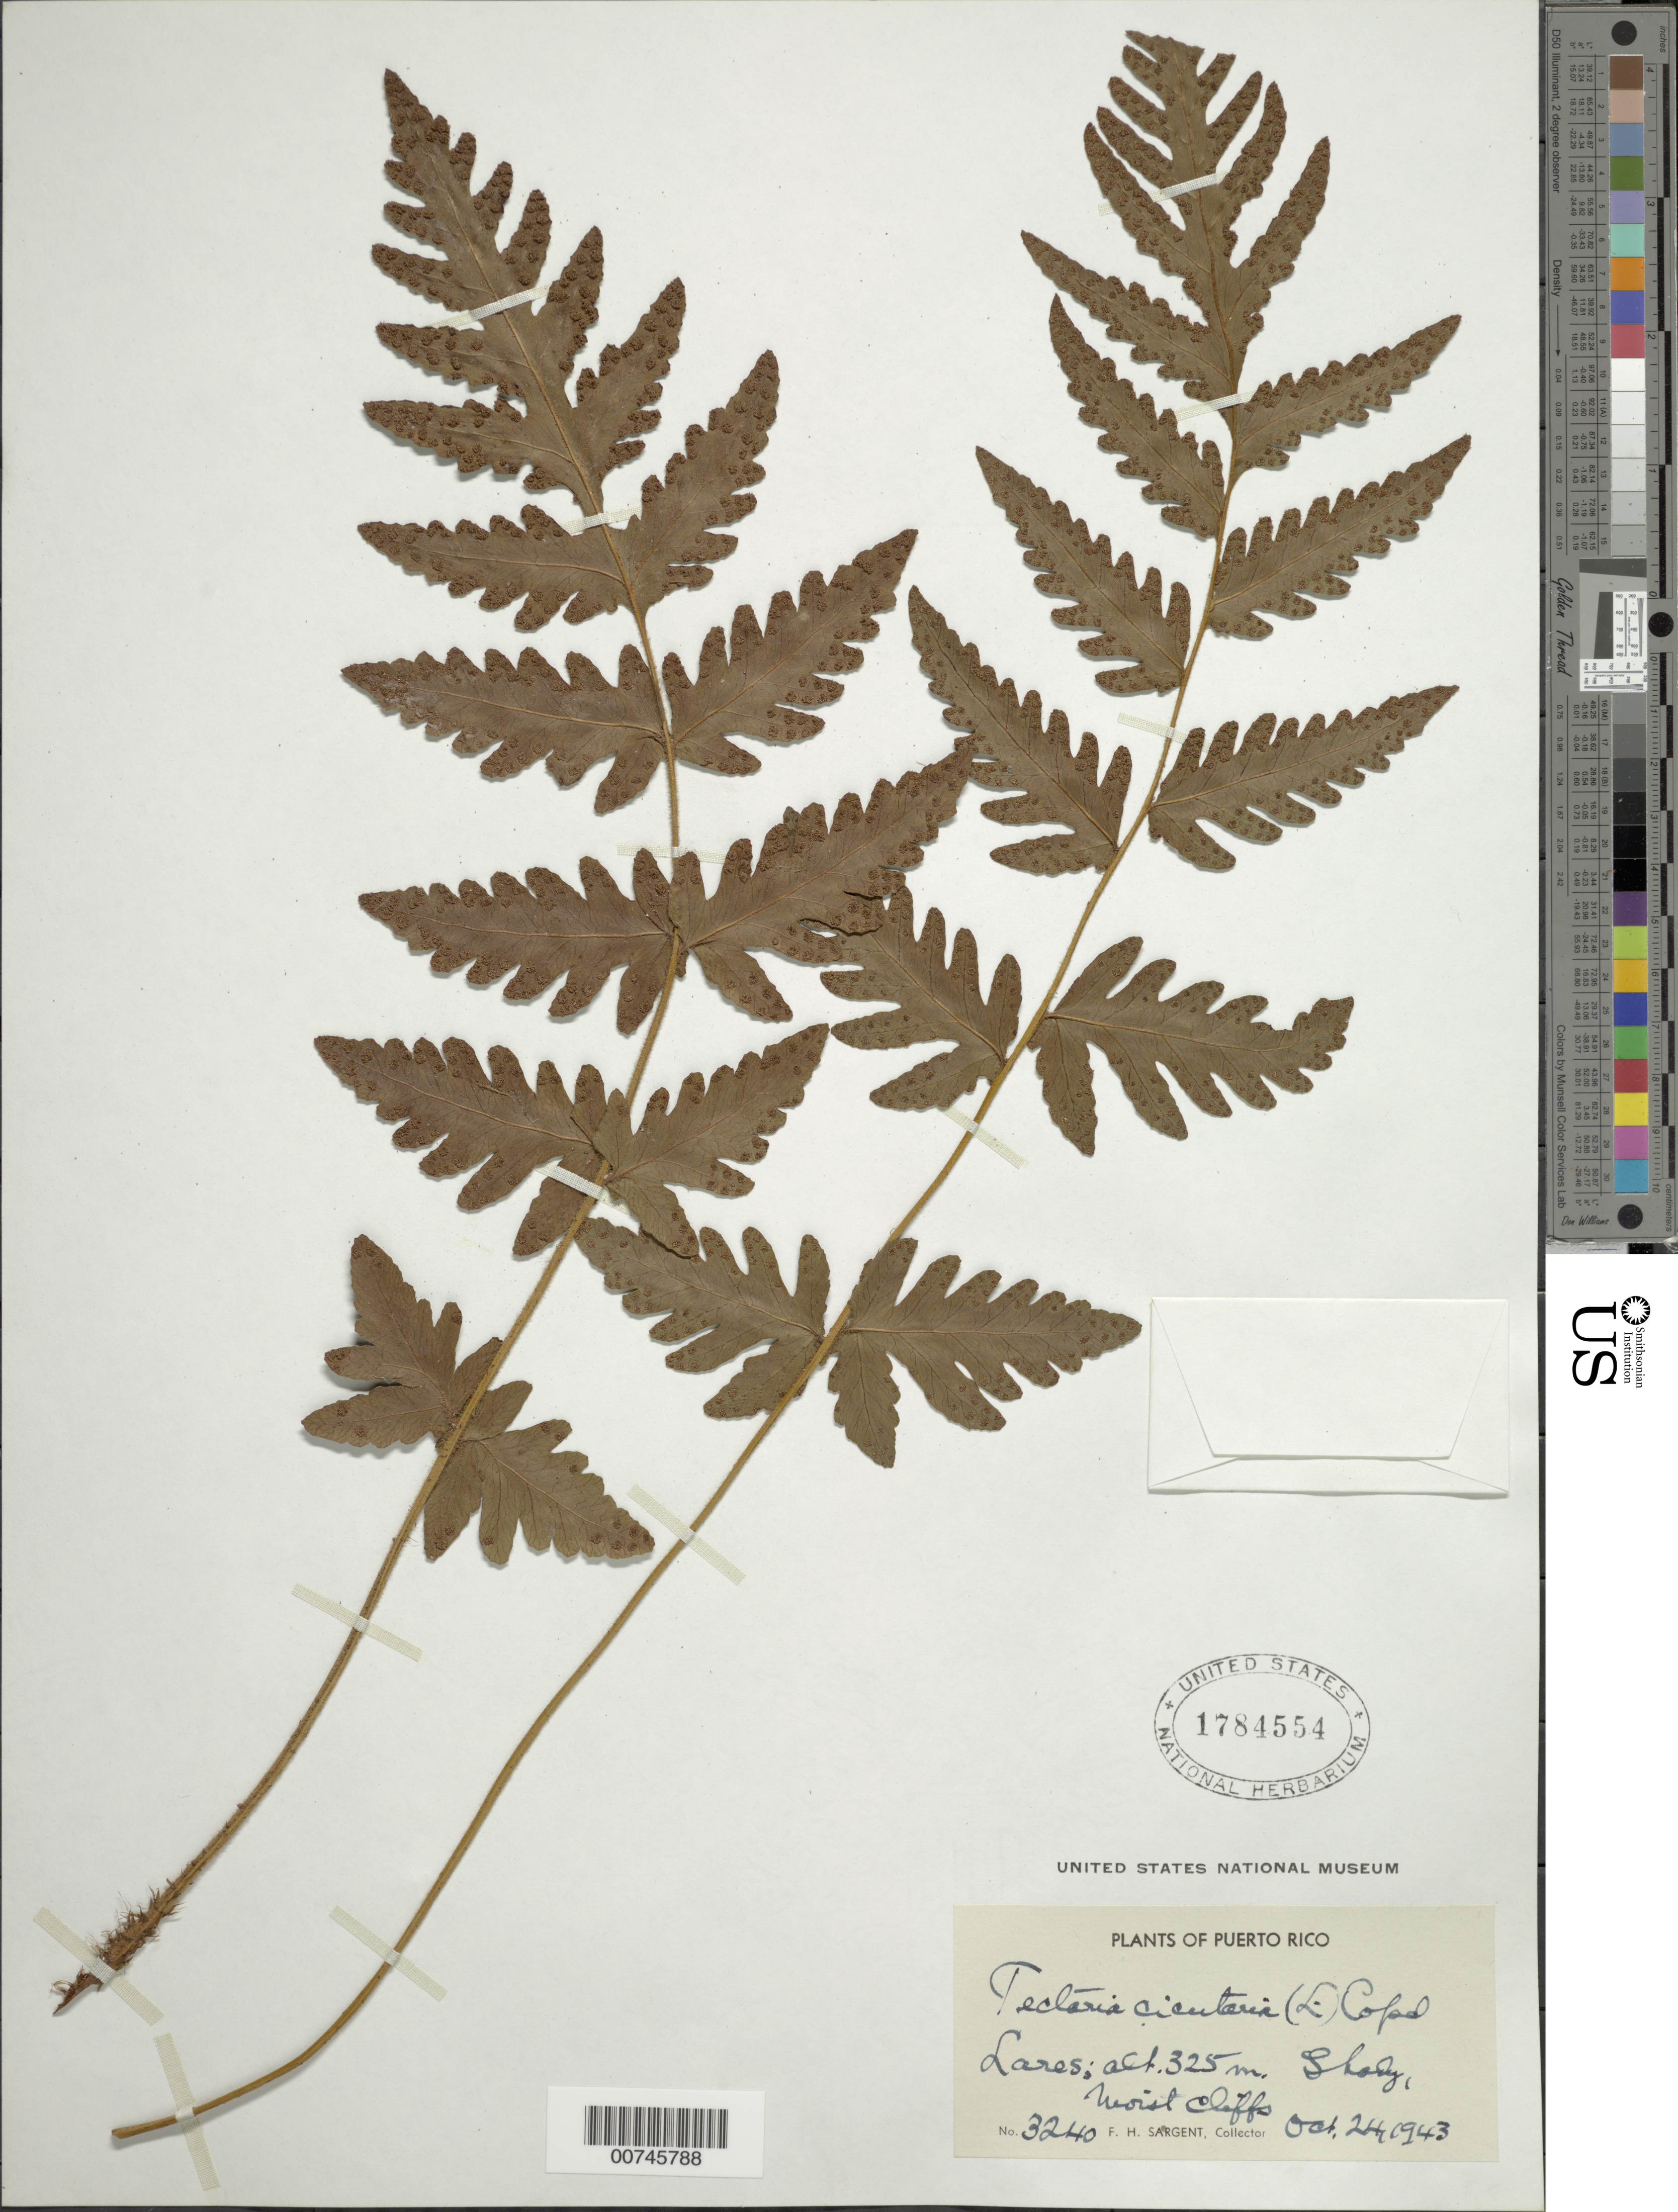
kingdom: Plantae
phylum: Tracheophyta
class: Polypodiopsida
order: Polypodiales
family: Tectariaceae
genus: Tectaria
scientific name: Tectaria cicutaria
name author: (L.) Copel.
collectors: F. H. Sargent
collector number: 3240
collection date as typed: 24 Oct 1943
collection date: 1943-10-24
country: Puerto Rico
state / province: Lares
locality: Lares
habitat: Moist cliff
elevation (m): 325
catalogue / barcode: US 1784554